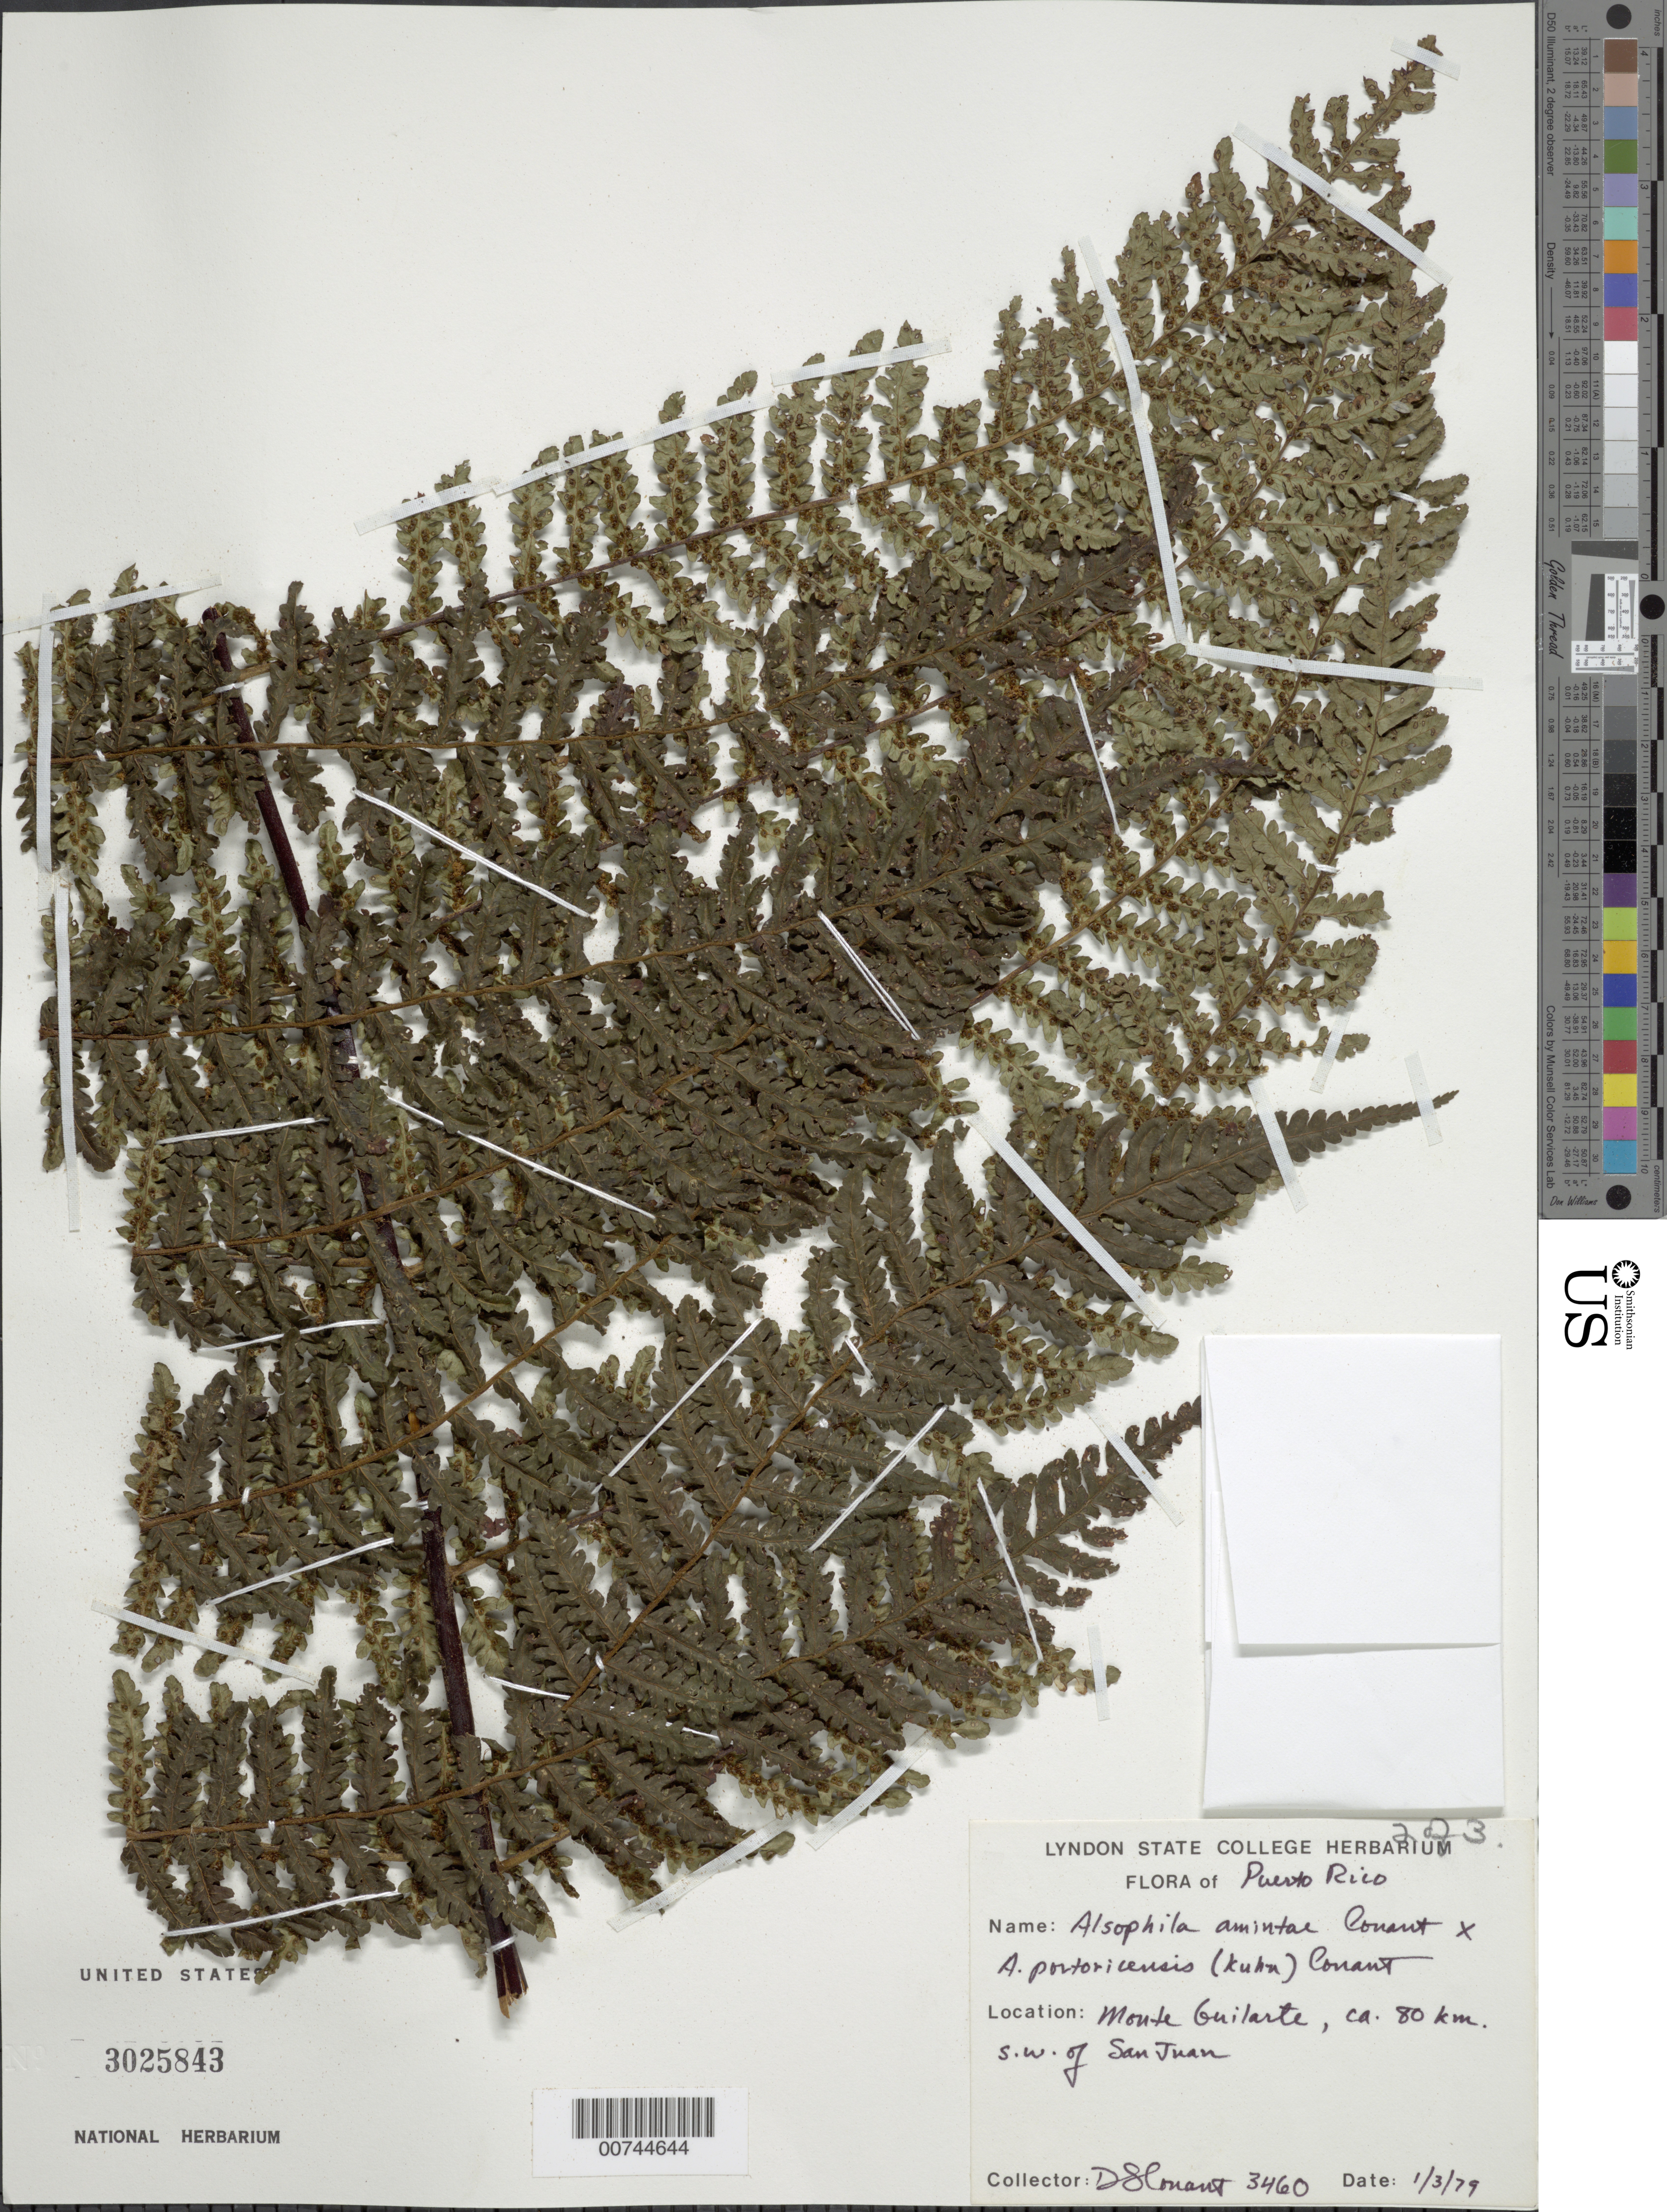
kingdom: Plantae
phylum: Tracheophyta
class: Polypodiopsida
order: Cyatheales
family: Cyatheaceae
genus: Alsophila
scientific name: Alsophila amintae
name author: D.S. Conant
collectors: D. S. Conant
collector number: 3460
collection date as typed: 03 Jan 1979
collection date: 1979-01-03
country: Puerto Rico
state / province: Adjuntas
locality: Monte Guilarte, ca. 80 km SW of San Juan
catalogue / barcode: US 3025843